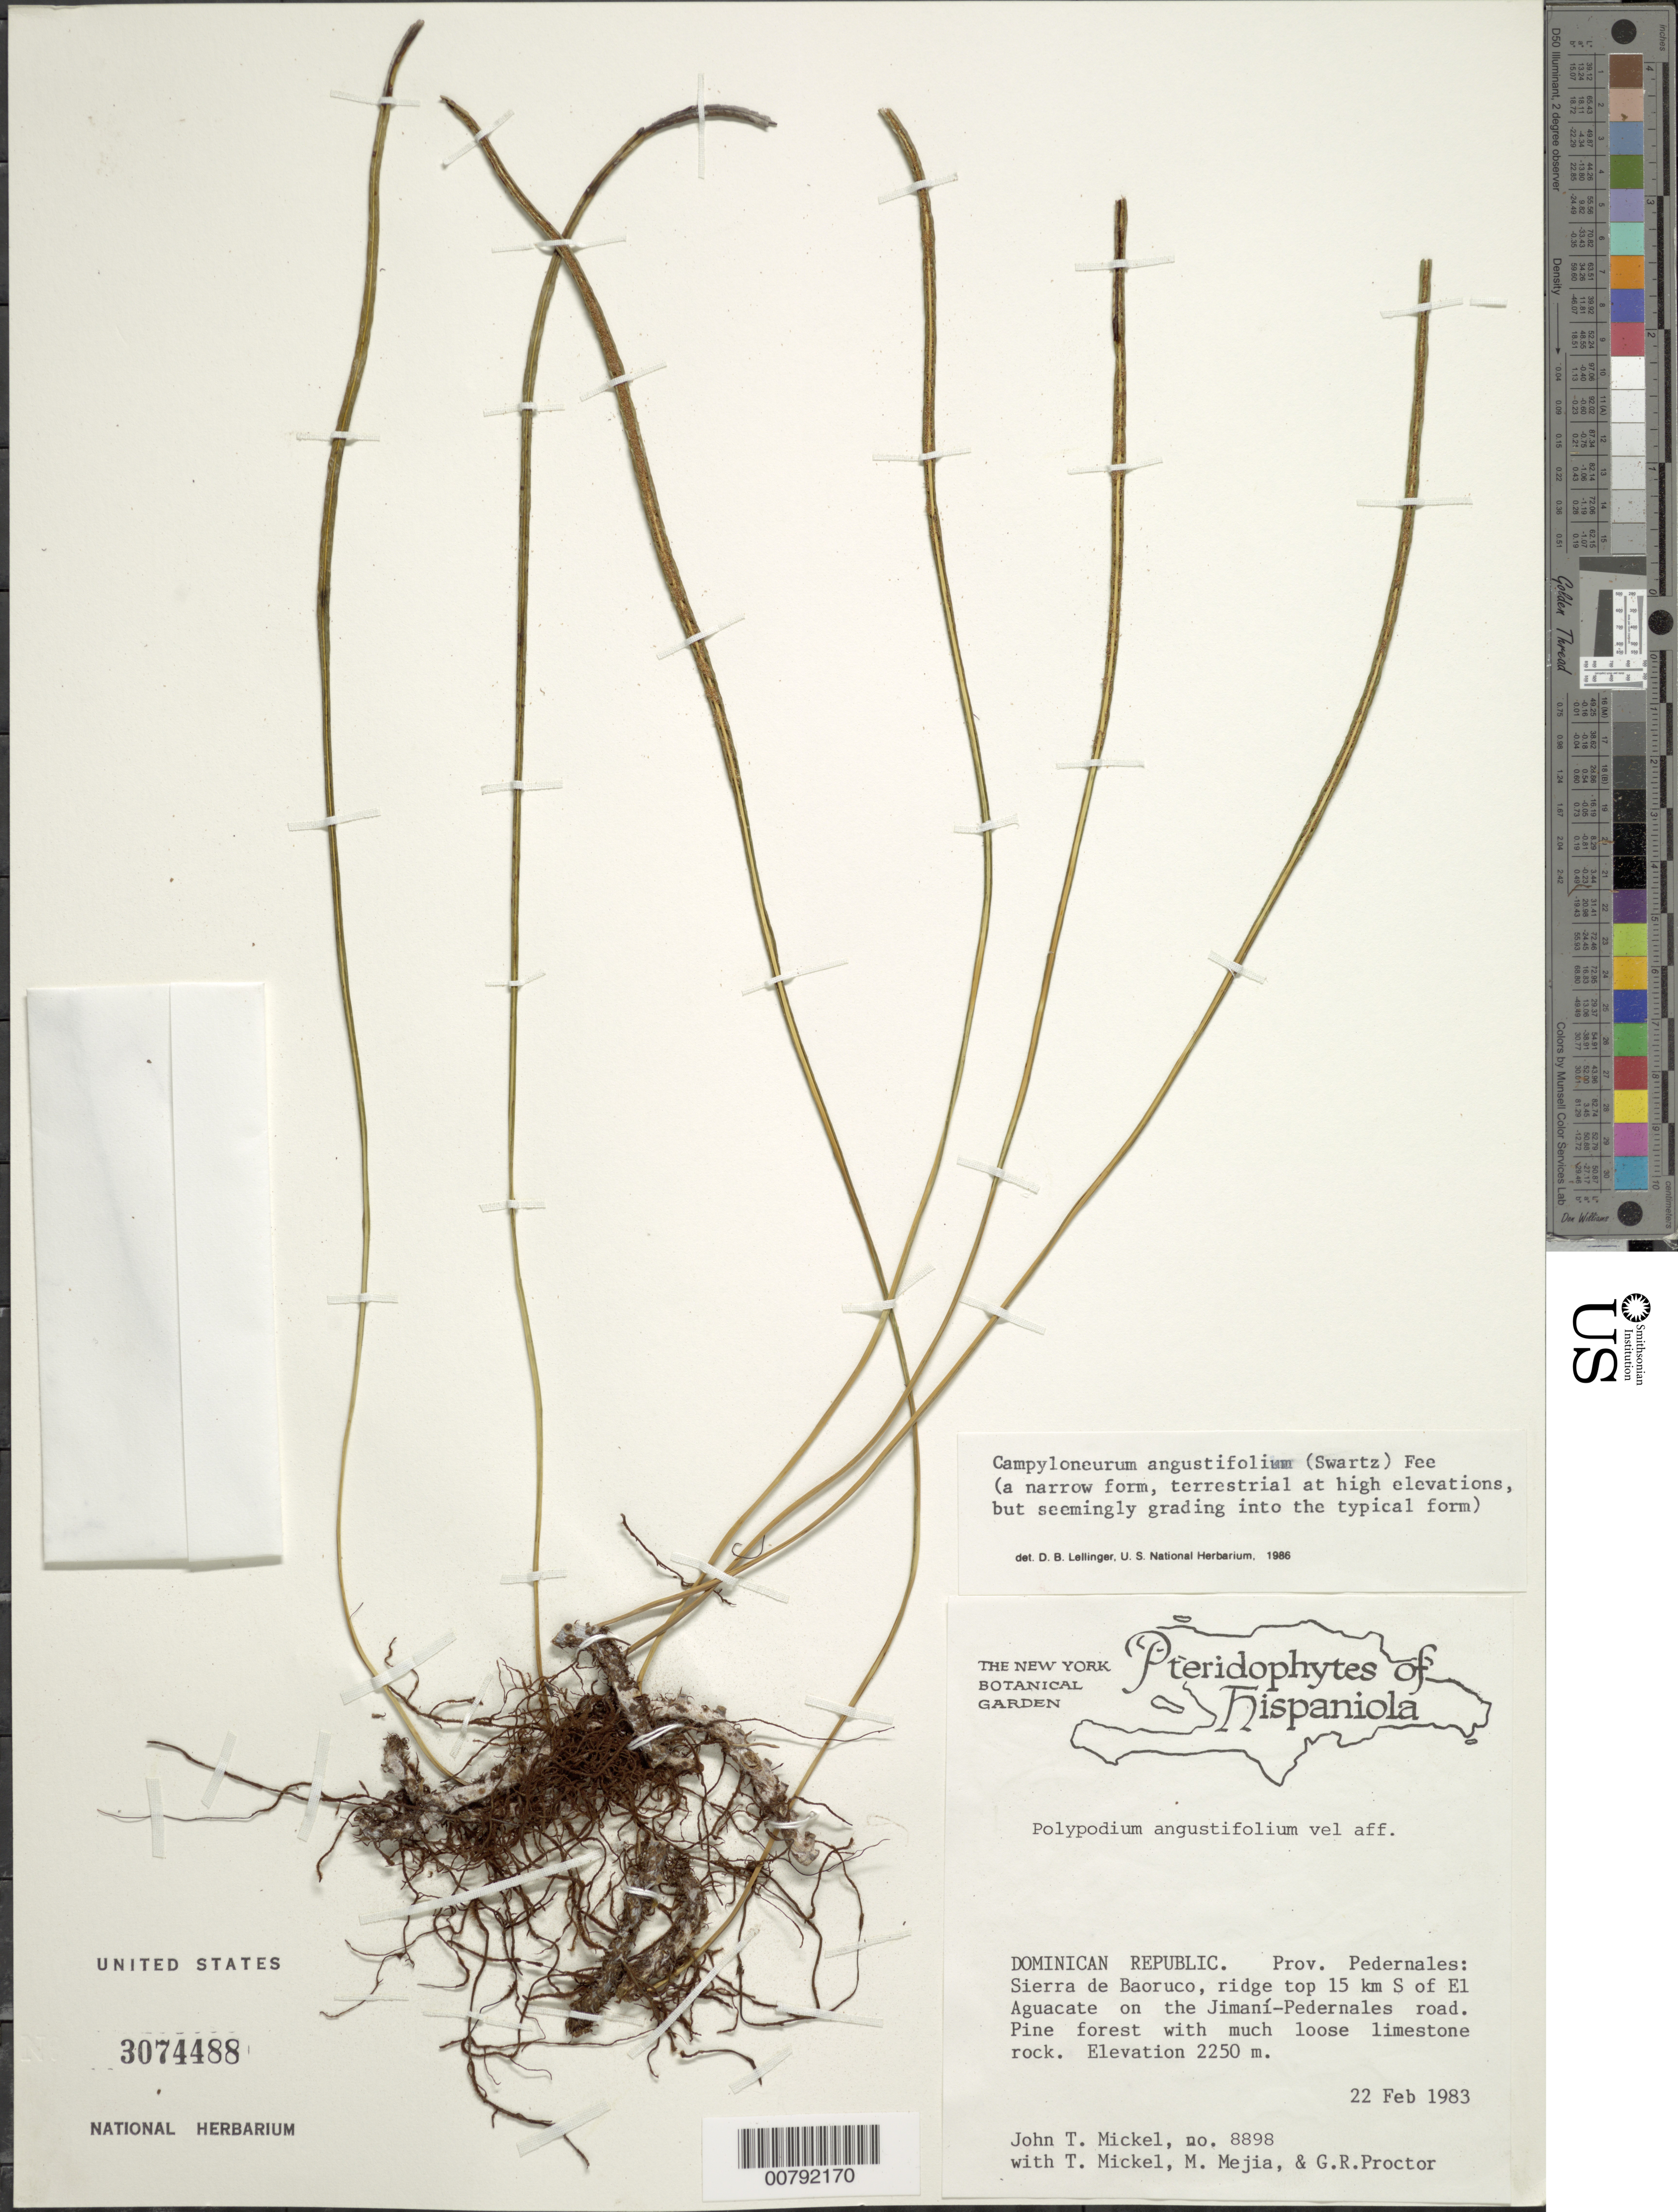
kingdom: Plantae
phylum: Tracheophyta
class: Polypodiopsida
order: Polypodiales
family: Polypodiaceae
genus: Campyloneurum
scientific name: Campyloneurum angustifolium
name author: (Sw.) Fée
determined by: Lellinger, David B., (BOT), Smithsonian Institution - National Museum of Natural History (UNITED STATES)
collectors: J. T. Mickel, P. Mickel, M. Mejia & G. R. Proctor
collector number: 8898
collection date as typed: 22 Feb 1983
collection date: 1983-02-22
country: Dominican Republic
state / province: Pedernales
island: Hispaniola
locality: Sierra de Baoruco, 15 km S of El Aguacate on Jimaní-Pedernales road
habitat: Ridge top, pine forest with much loose limestone rock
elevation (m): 2250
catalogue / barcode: US 3074488